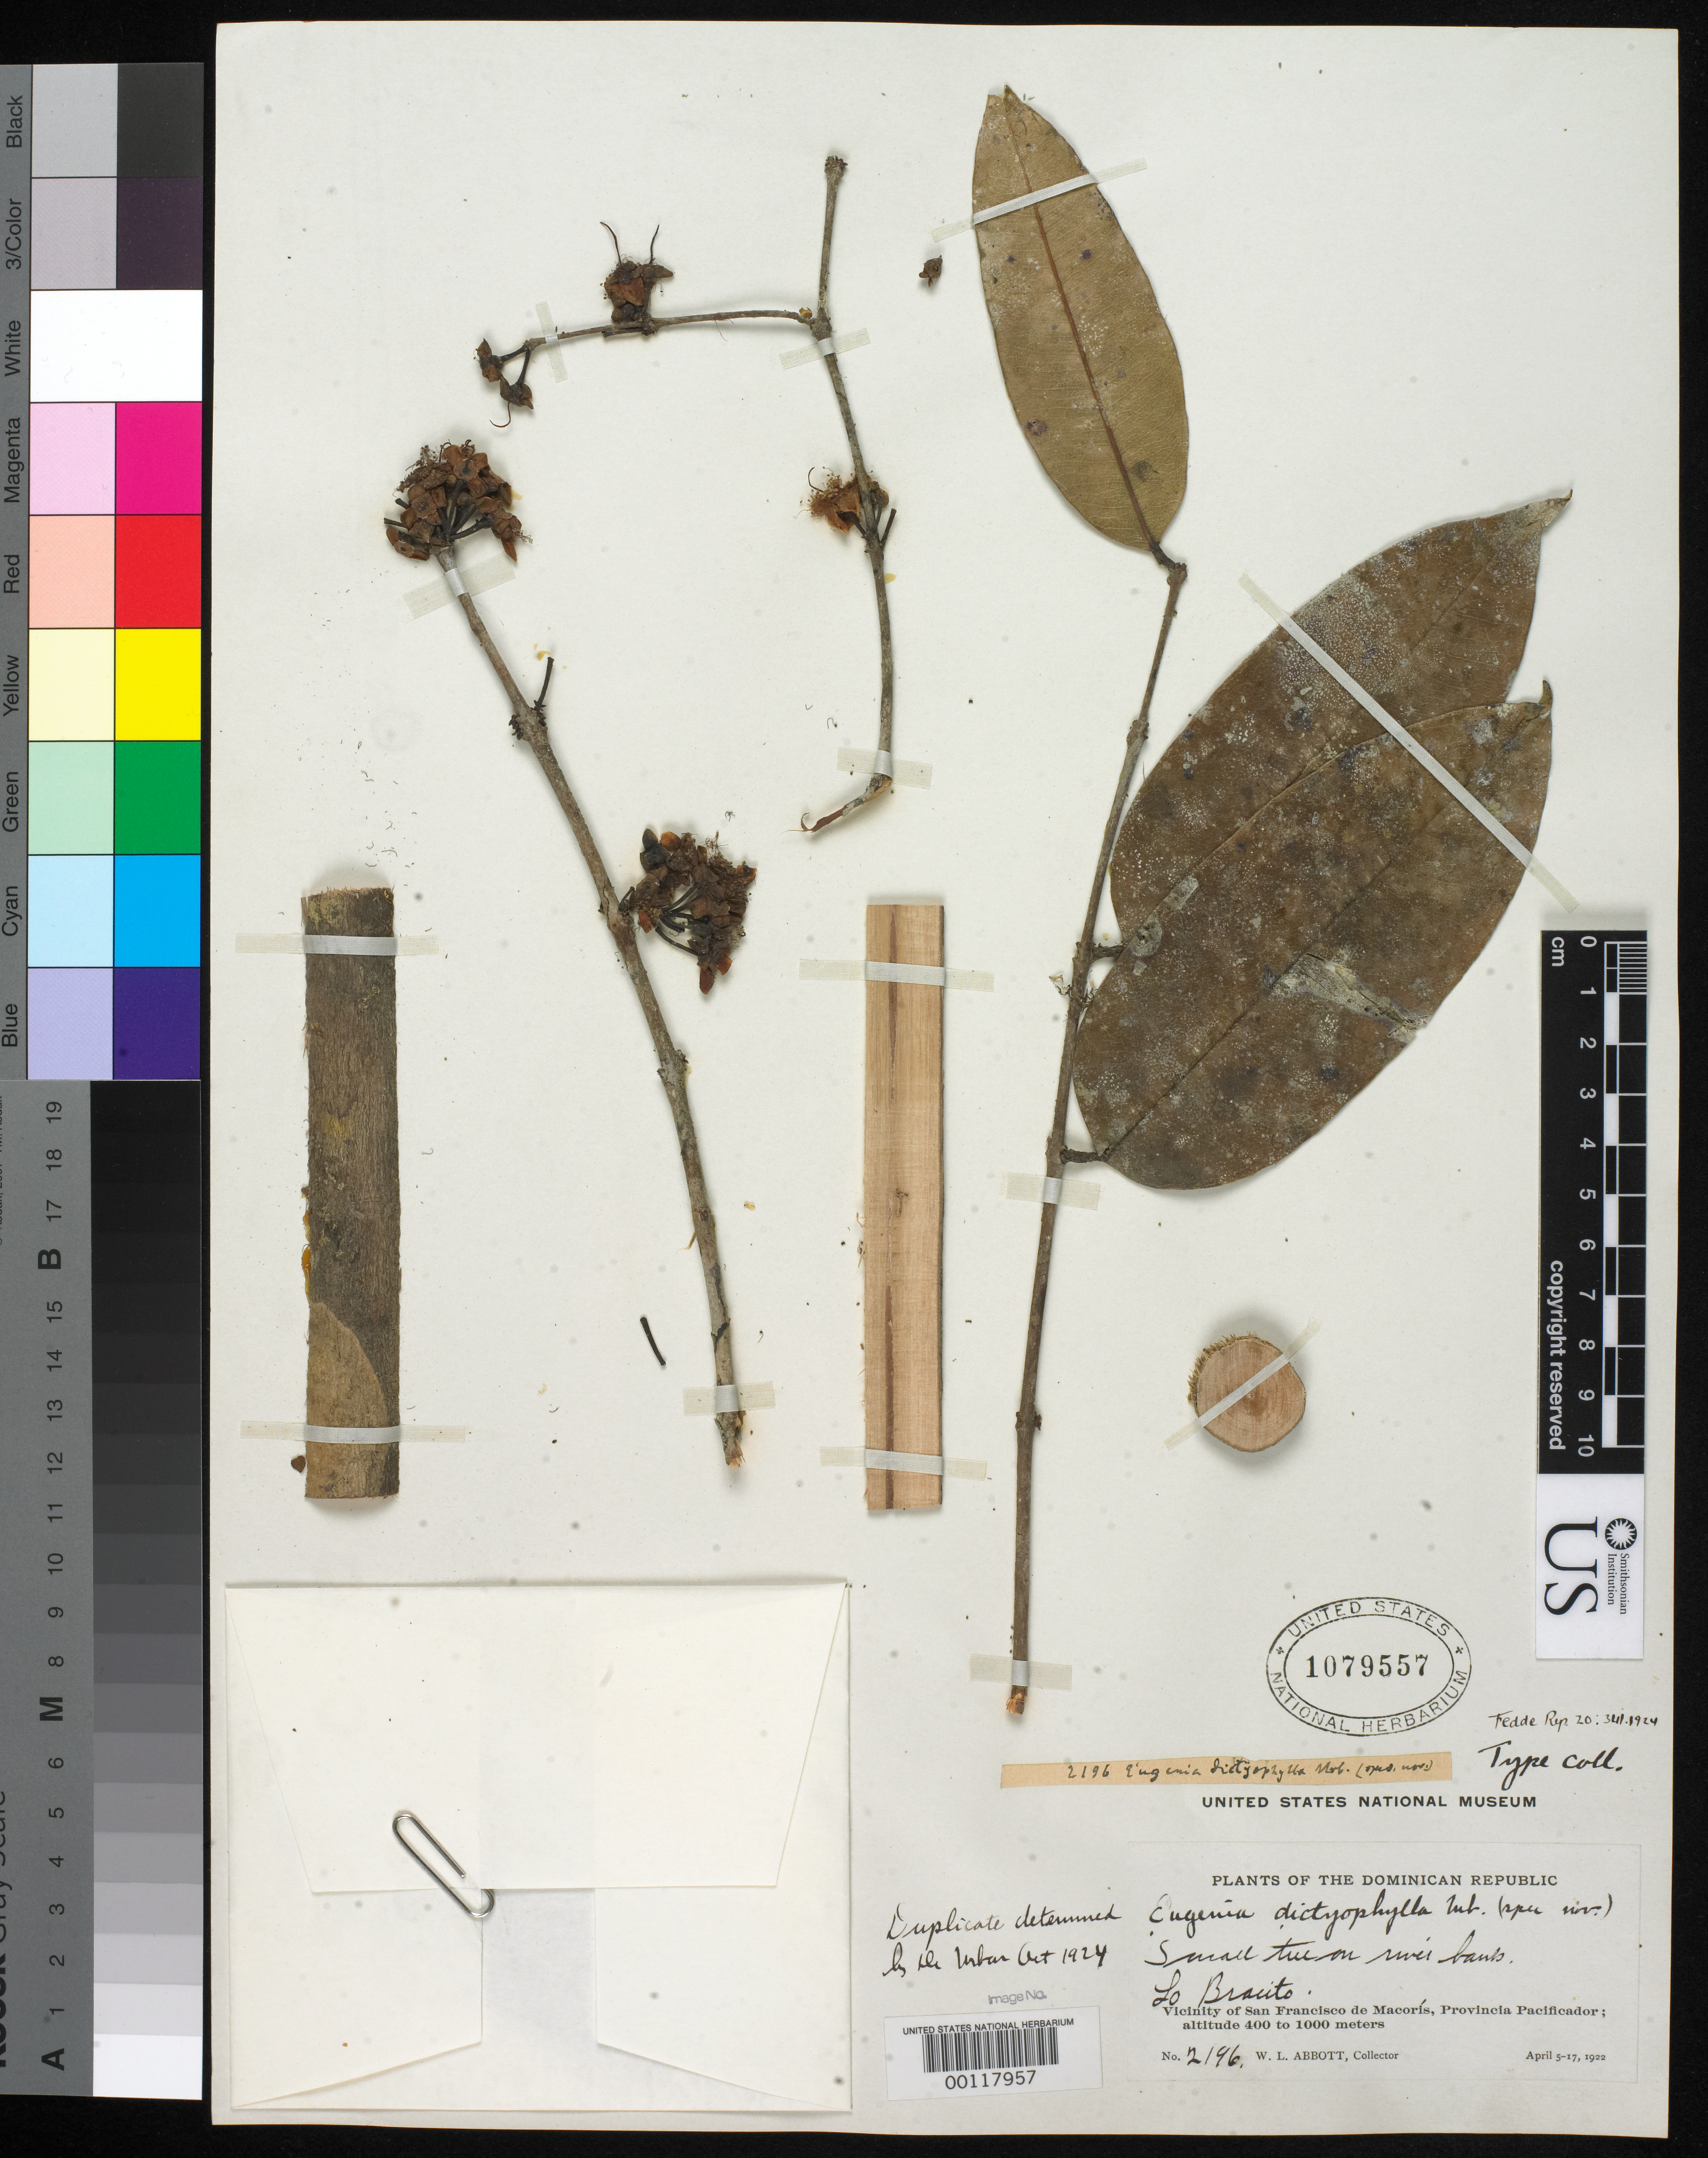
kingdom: Plantae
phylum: Tracheophyta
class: Magnoliopsida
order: Myrtales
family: Myrtaceae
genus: Eugenia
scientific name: Eugenia dictyophylla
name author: Urb.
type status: Isotype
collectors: W. L. Abbott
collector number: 2196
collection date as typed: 05 Apr 1922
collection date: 1922-04-05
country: Dominican Republic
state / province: Duarte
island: Hispaniola Island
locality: Pacificador near San Francisco de Macoris.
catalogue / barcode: US 1079557